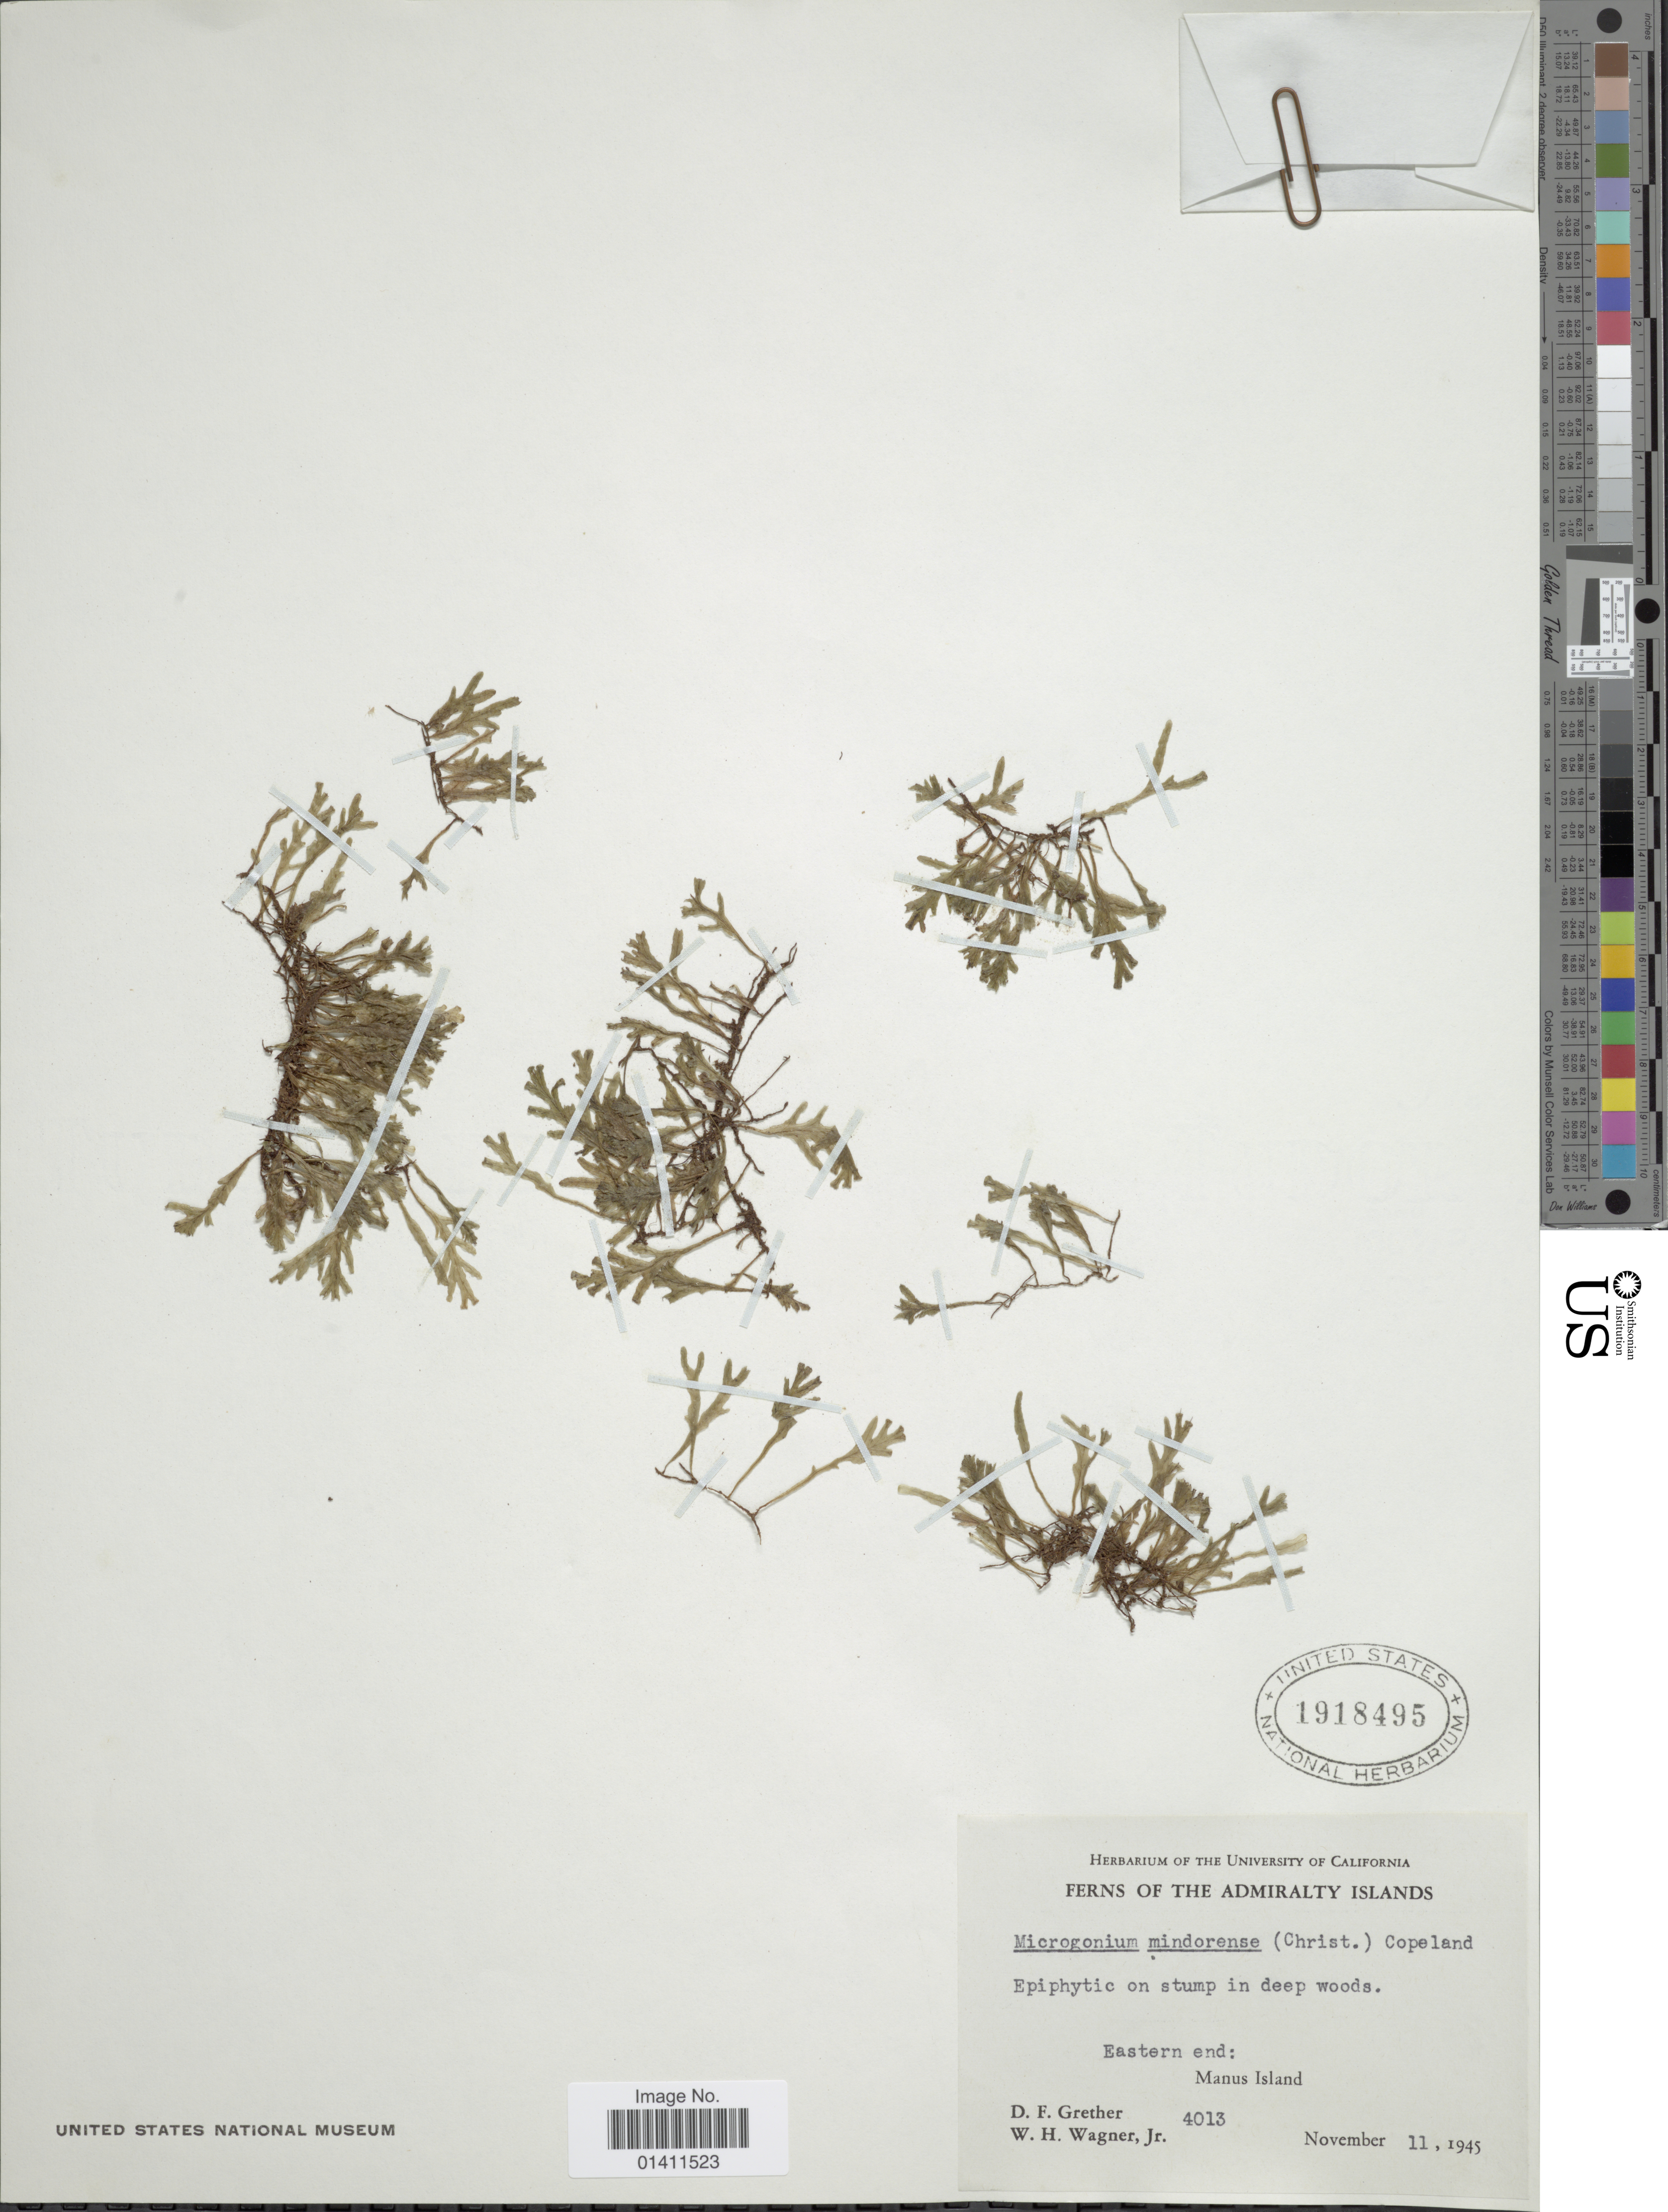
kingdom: Plantae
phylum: Tracheophyta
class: Polypodiopsida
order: Hymenophyllales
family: Hymenophyllaceae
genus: Didymoglossum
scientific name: Didymoglossum mindorense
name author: (Christ) K. Iwats.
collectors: D. F. Grether & W. H. Wagner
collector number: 4013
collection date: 1945-11-11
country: Papua New Guinea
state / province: Manus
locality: Admiralty Islands. Eastern end: Manus Island.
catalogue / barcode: US 1918495